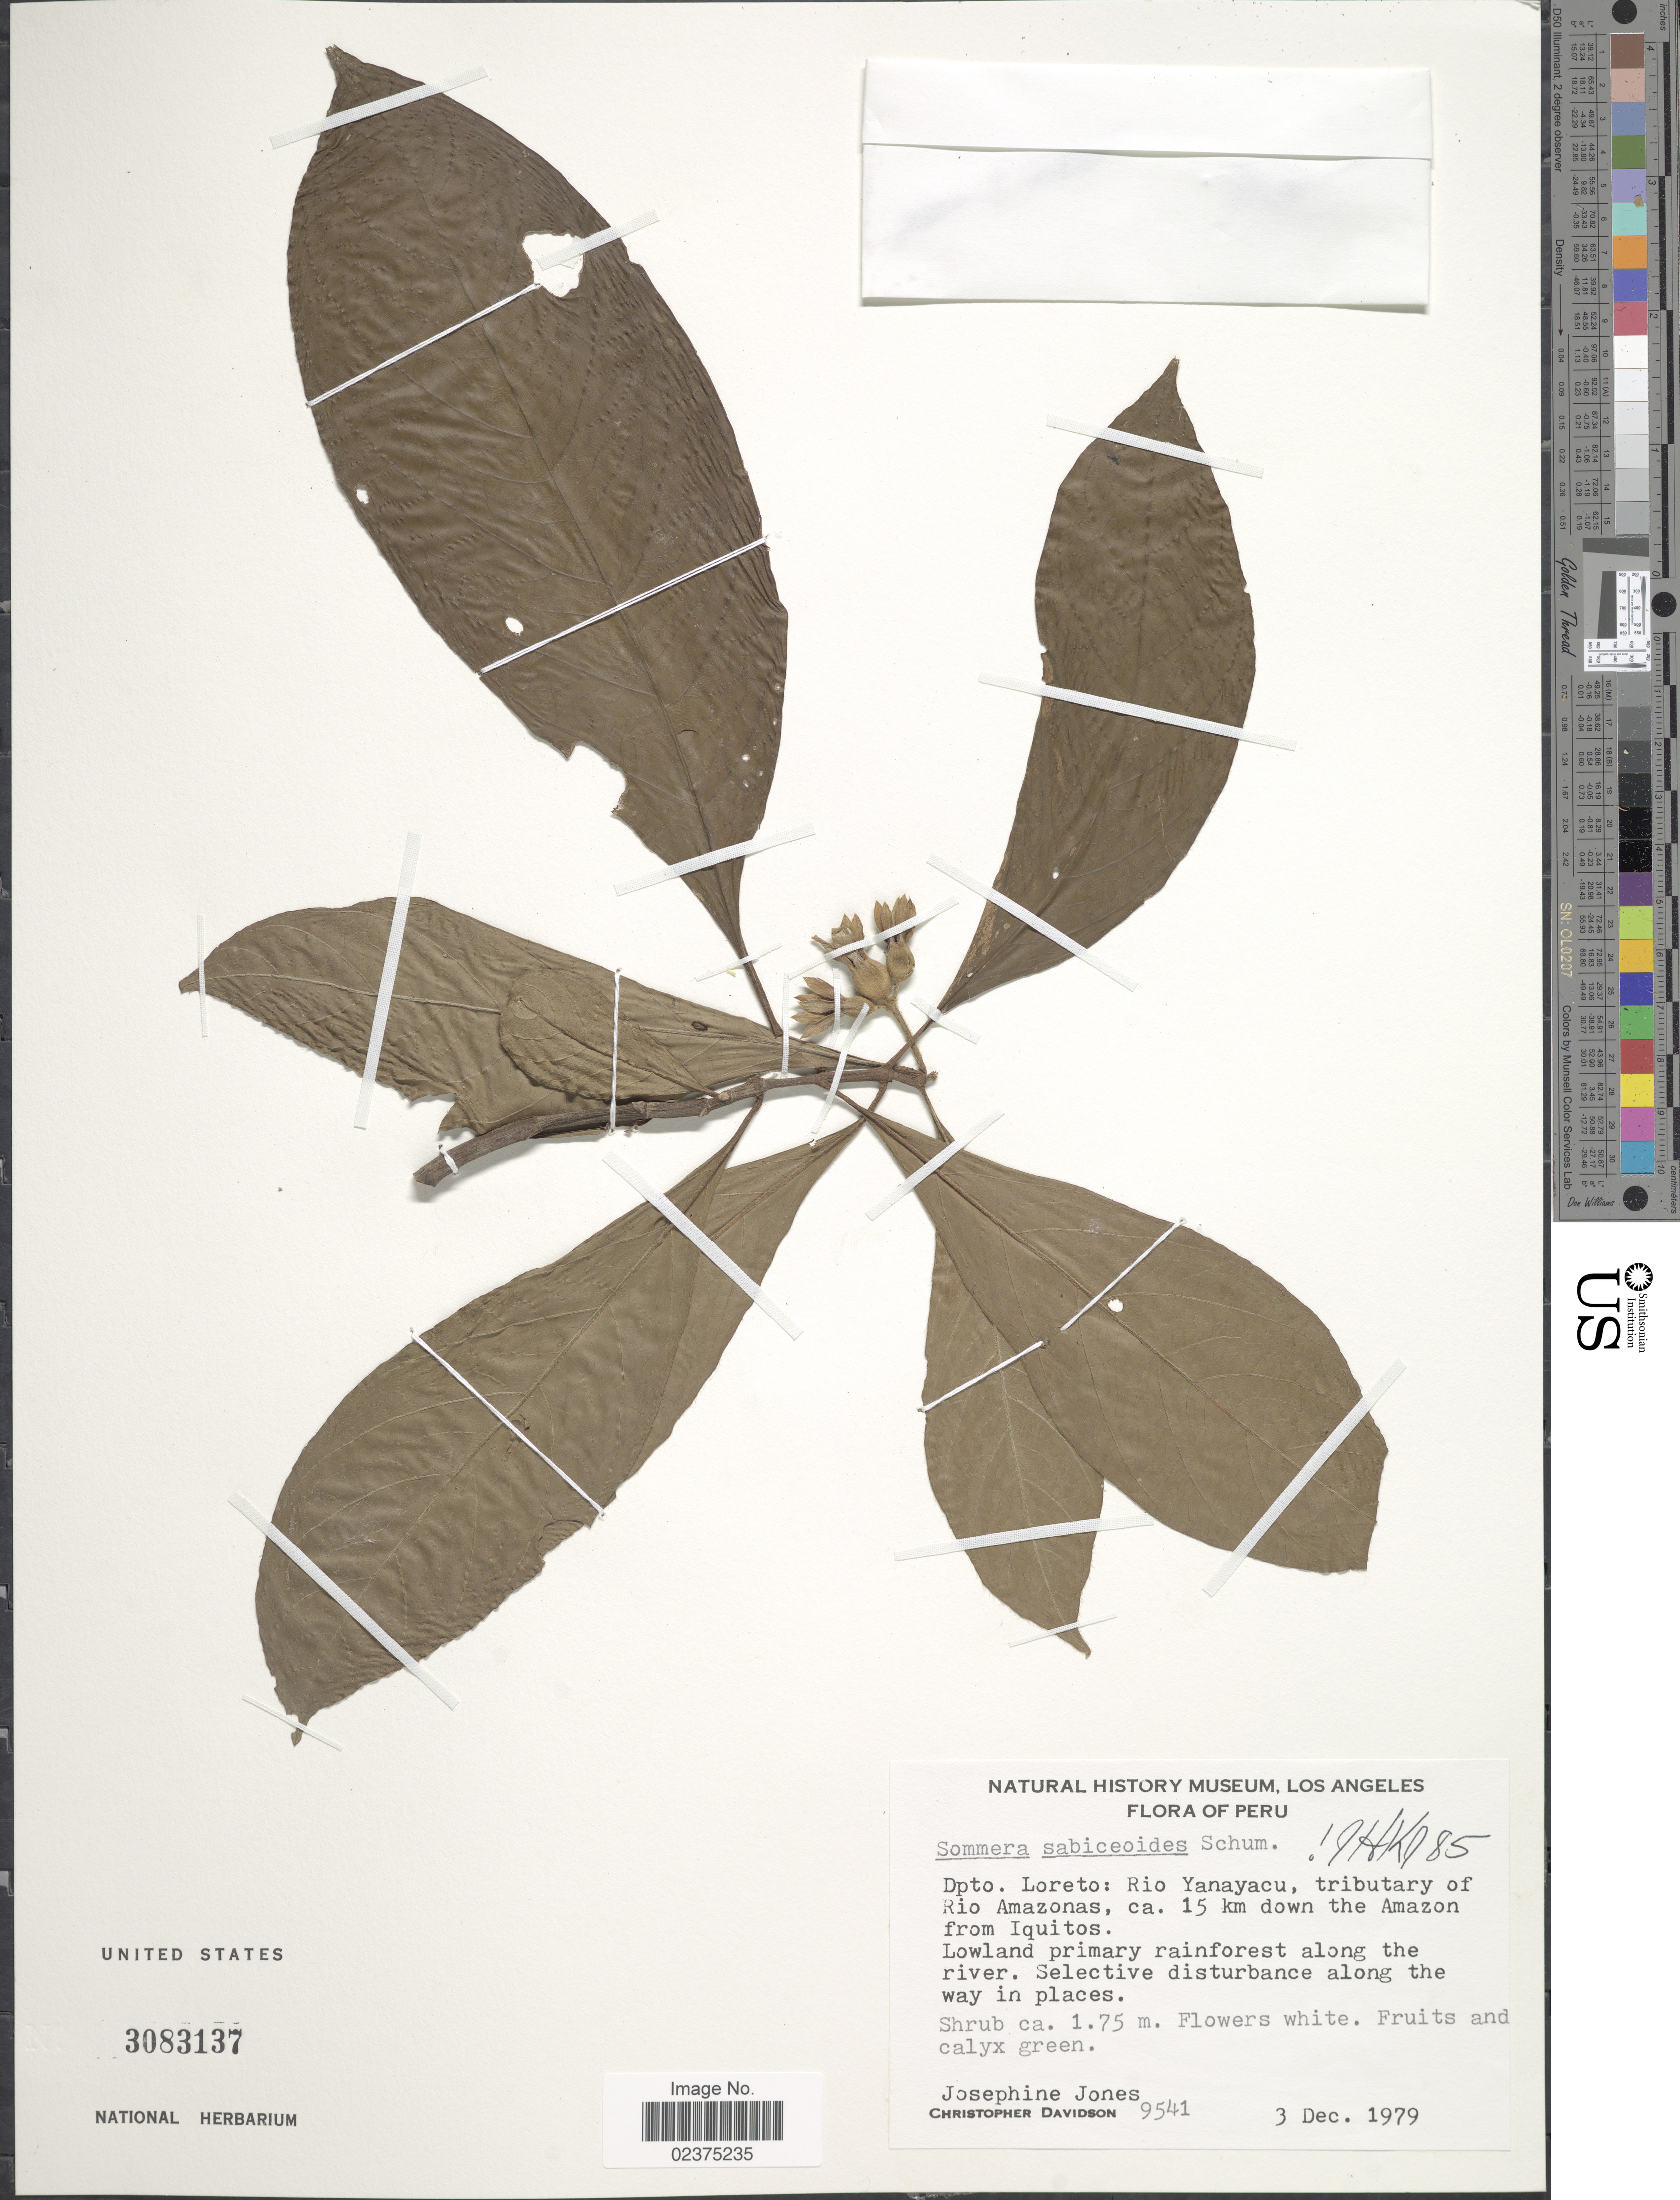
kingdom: Plantae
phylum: Tracheophyta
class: Magnoliopsida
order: Gentianales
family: Rubiaceae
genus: Sommera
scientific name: Sommera sabiceoides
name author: K. Schum.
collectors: J. Jones & C. Davidson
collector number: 9541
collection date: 1979-12-03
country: Peru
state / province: Loreto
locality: Dpto Loreto: Rio Yanayacu, tributary of Rio Amazonas, ca. 15 km down the Amazon from Iquitos. Lowland primary rainforest along the river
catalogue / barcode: US 3083137